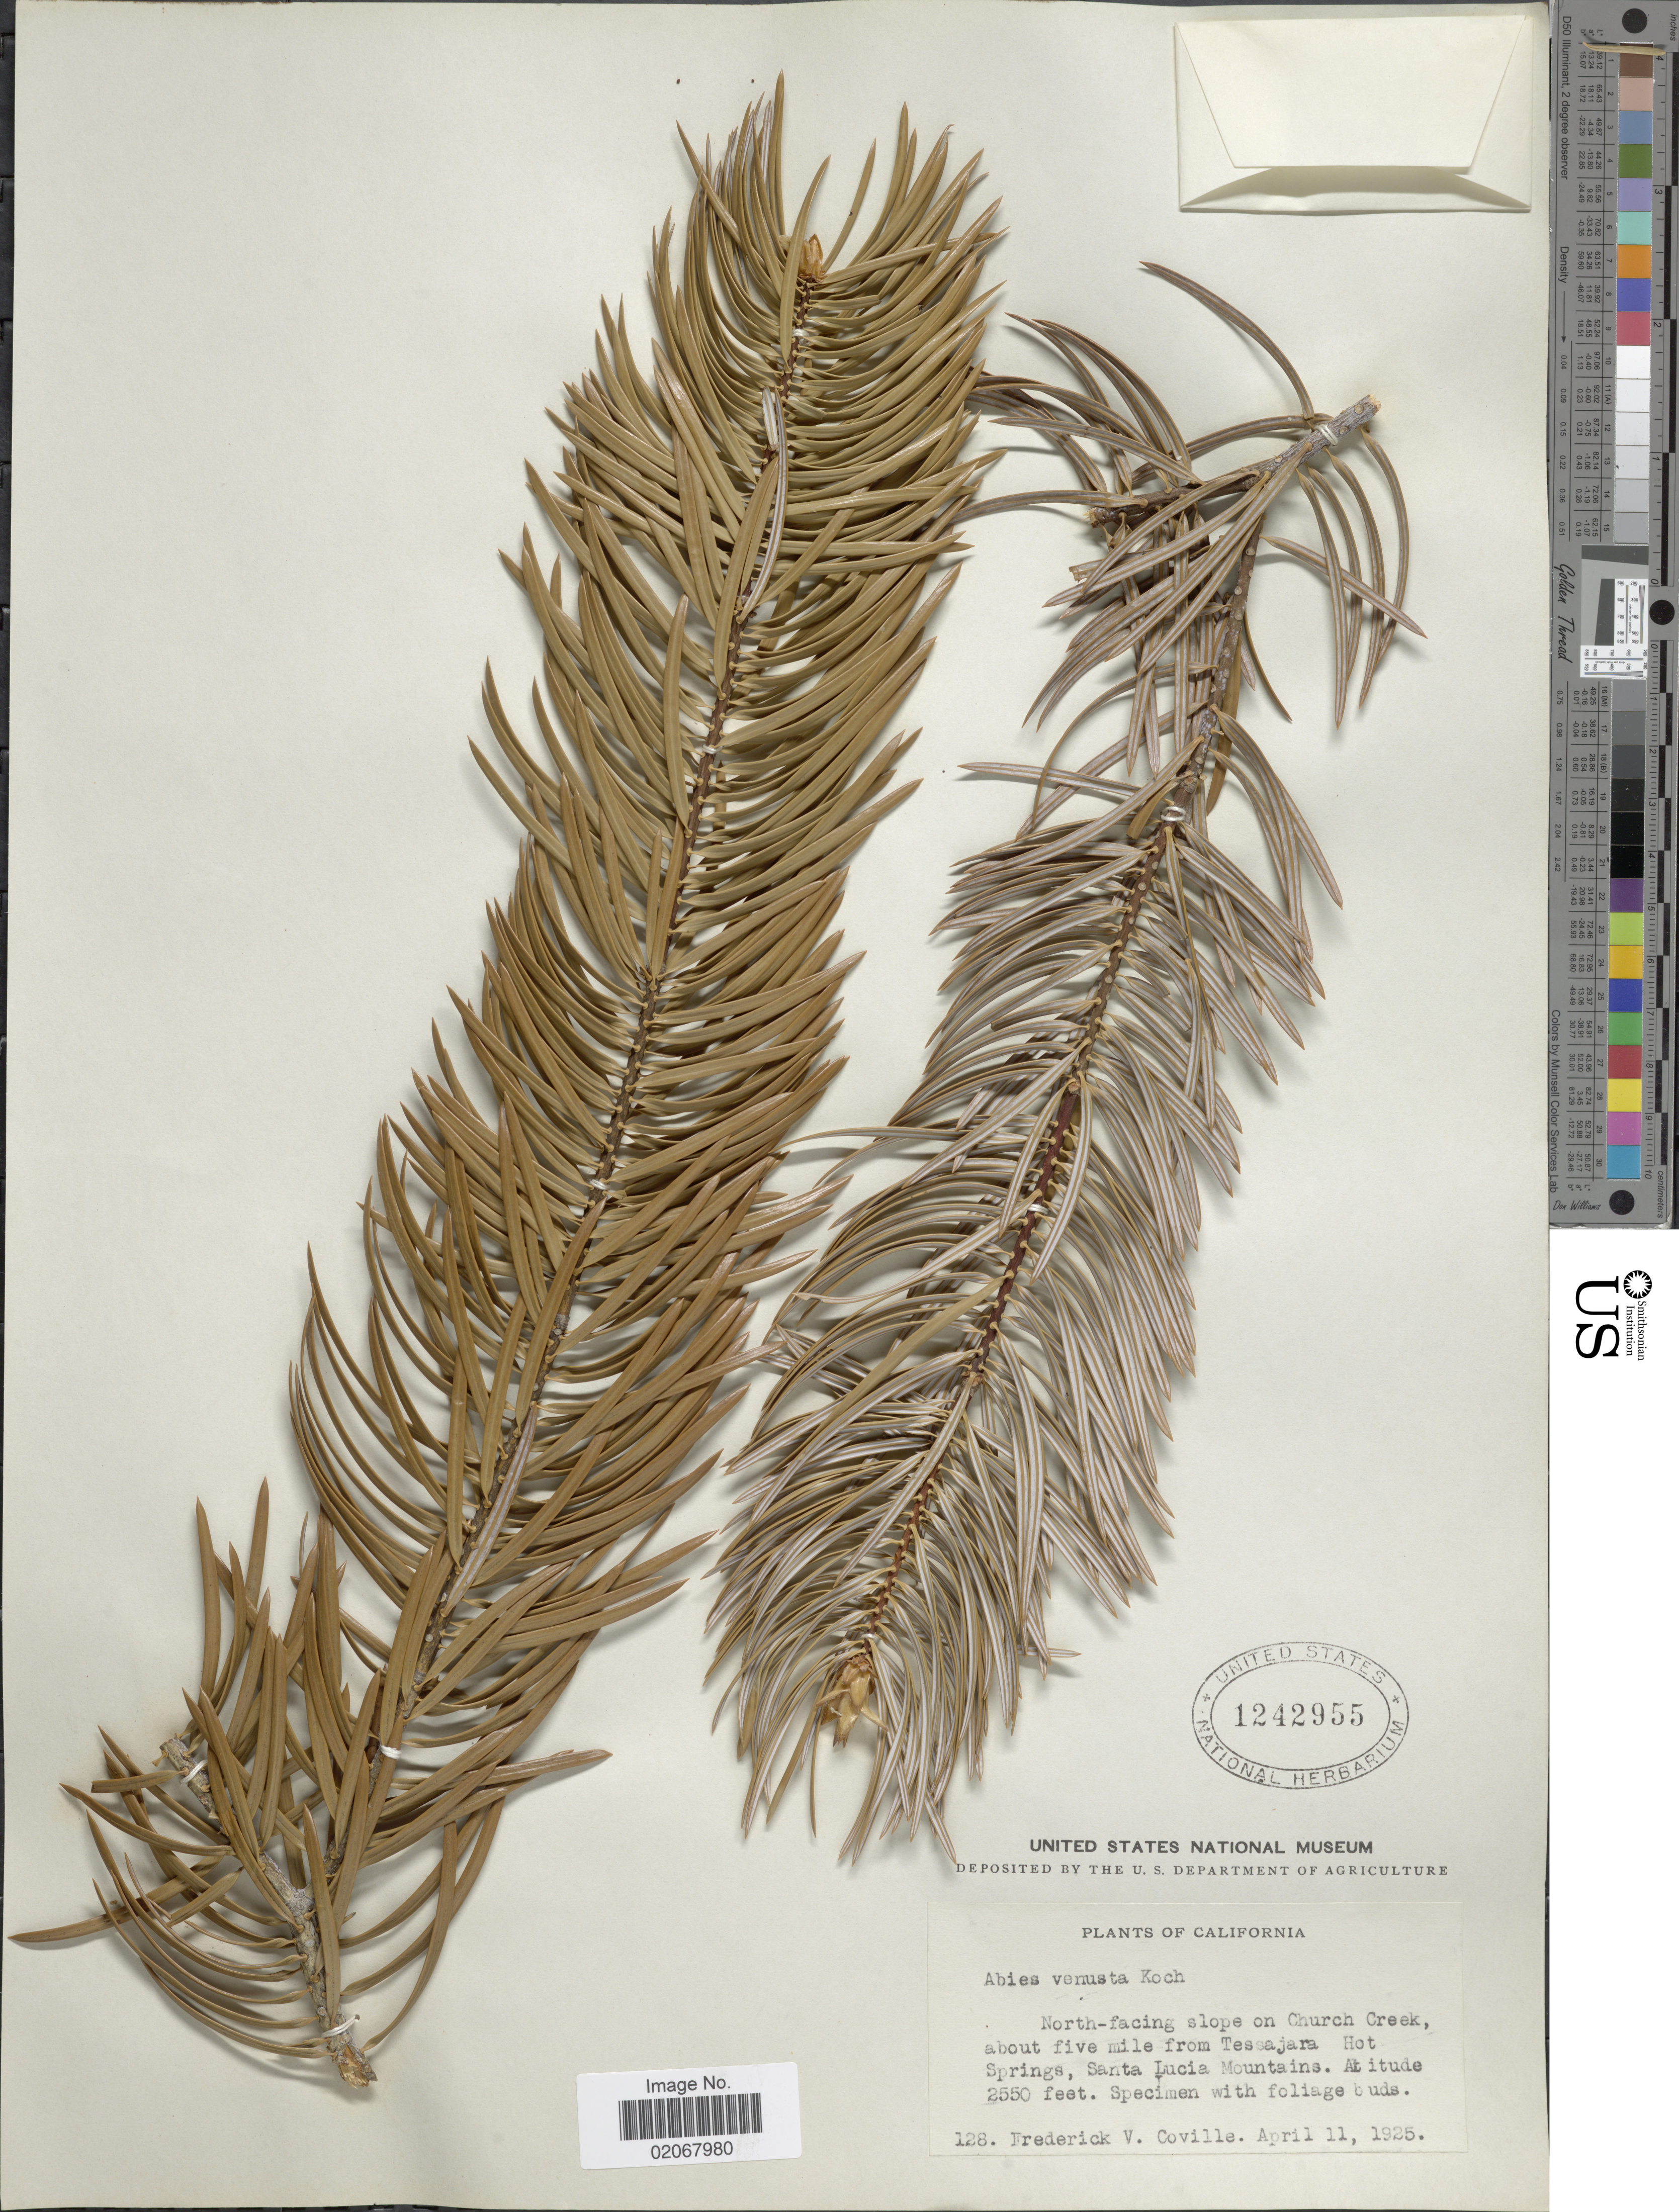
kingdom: Plantae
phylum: Tracheophyta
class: Pinopsida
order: Pinales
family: Pinaceae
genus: Abies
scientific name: Abies bracteata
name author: (D. Don) Poit.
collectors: F. V. Coville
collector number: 128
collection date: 1925-04-11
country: United States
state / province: California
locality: North-facing slope on Church Creek, about five mile from Tessajara. Hot Springs, Santa Lucia Mountains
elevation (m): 777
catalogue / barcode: US 1242955